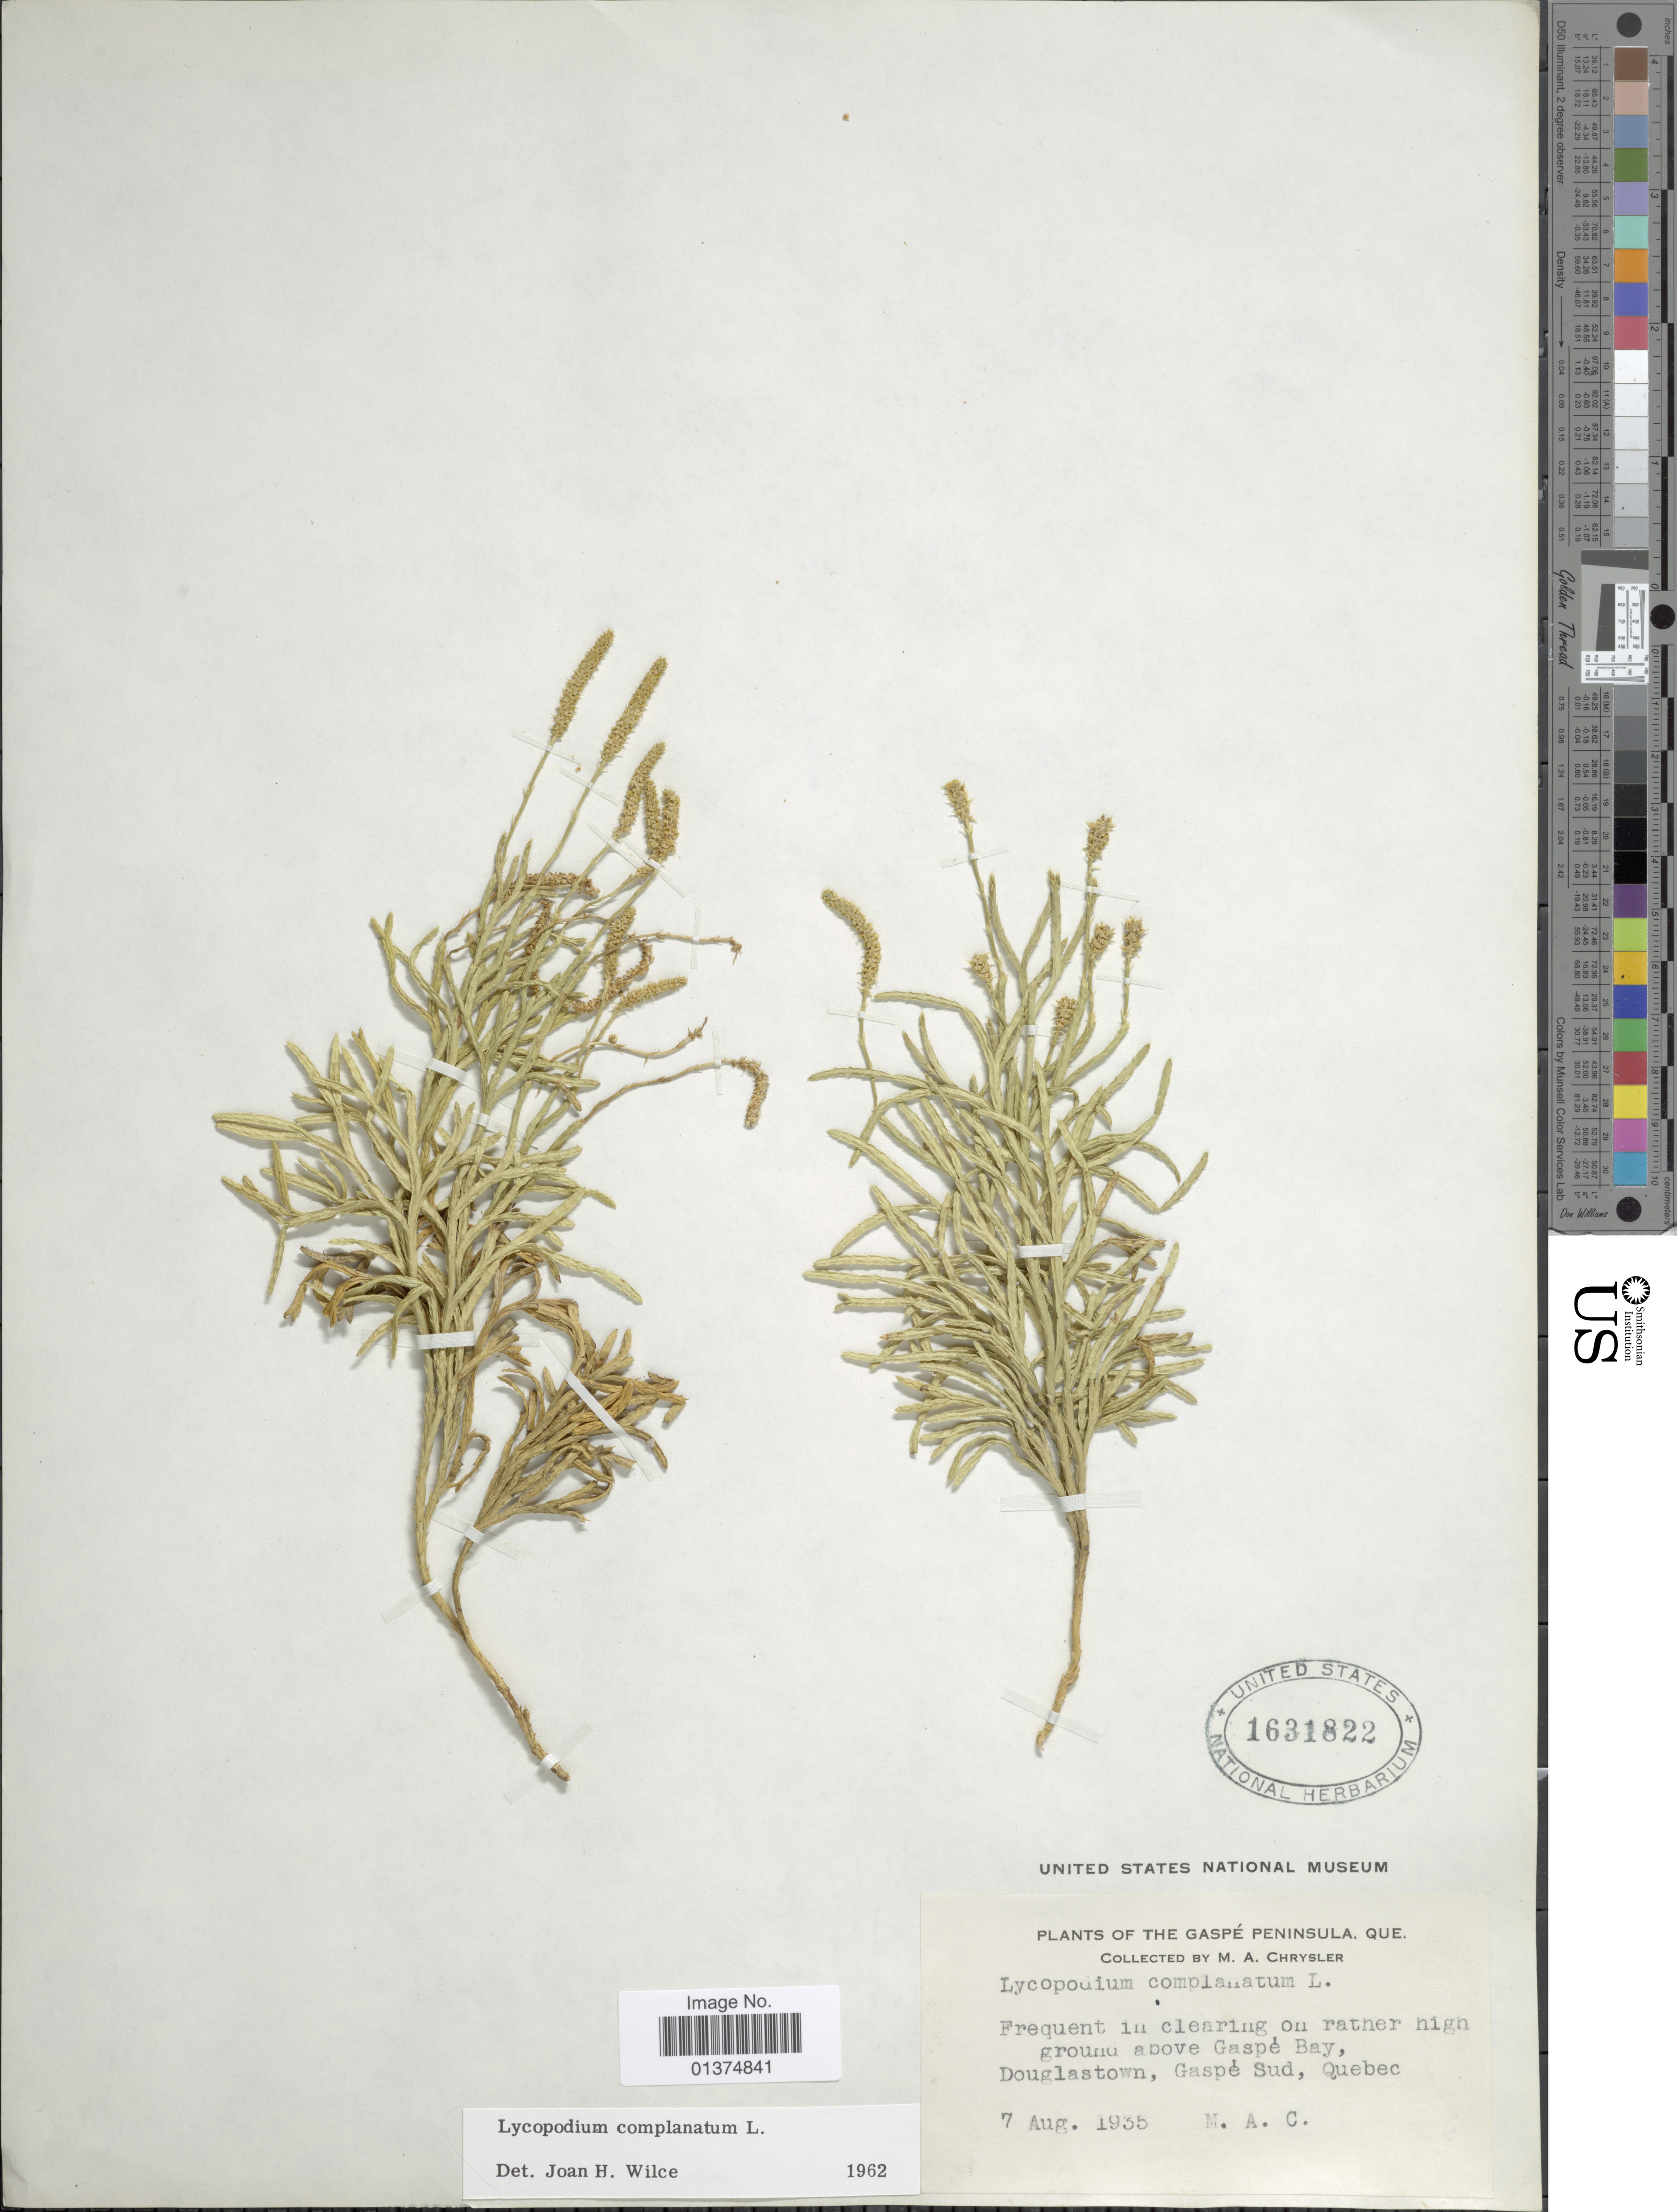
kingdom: Plantae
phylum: Tracheophyta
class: Lycopodiopsida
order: Lycopodiales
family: Lycopodiaceae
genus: Diphasiastrum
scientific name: Diphasiastrum complanatum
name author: (L.) Holub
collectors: M. A. Chrysler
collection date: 1935-08-07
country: Canada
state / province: Quebec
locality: The Gaspé Peninsula, Frequent in clearing on rather high ground above Gaspé Bay, Douglastown, Gaspé Sud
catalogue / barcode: US 1631822